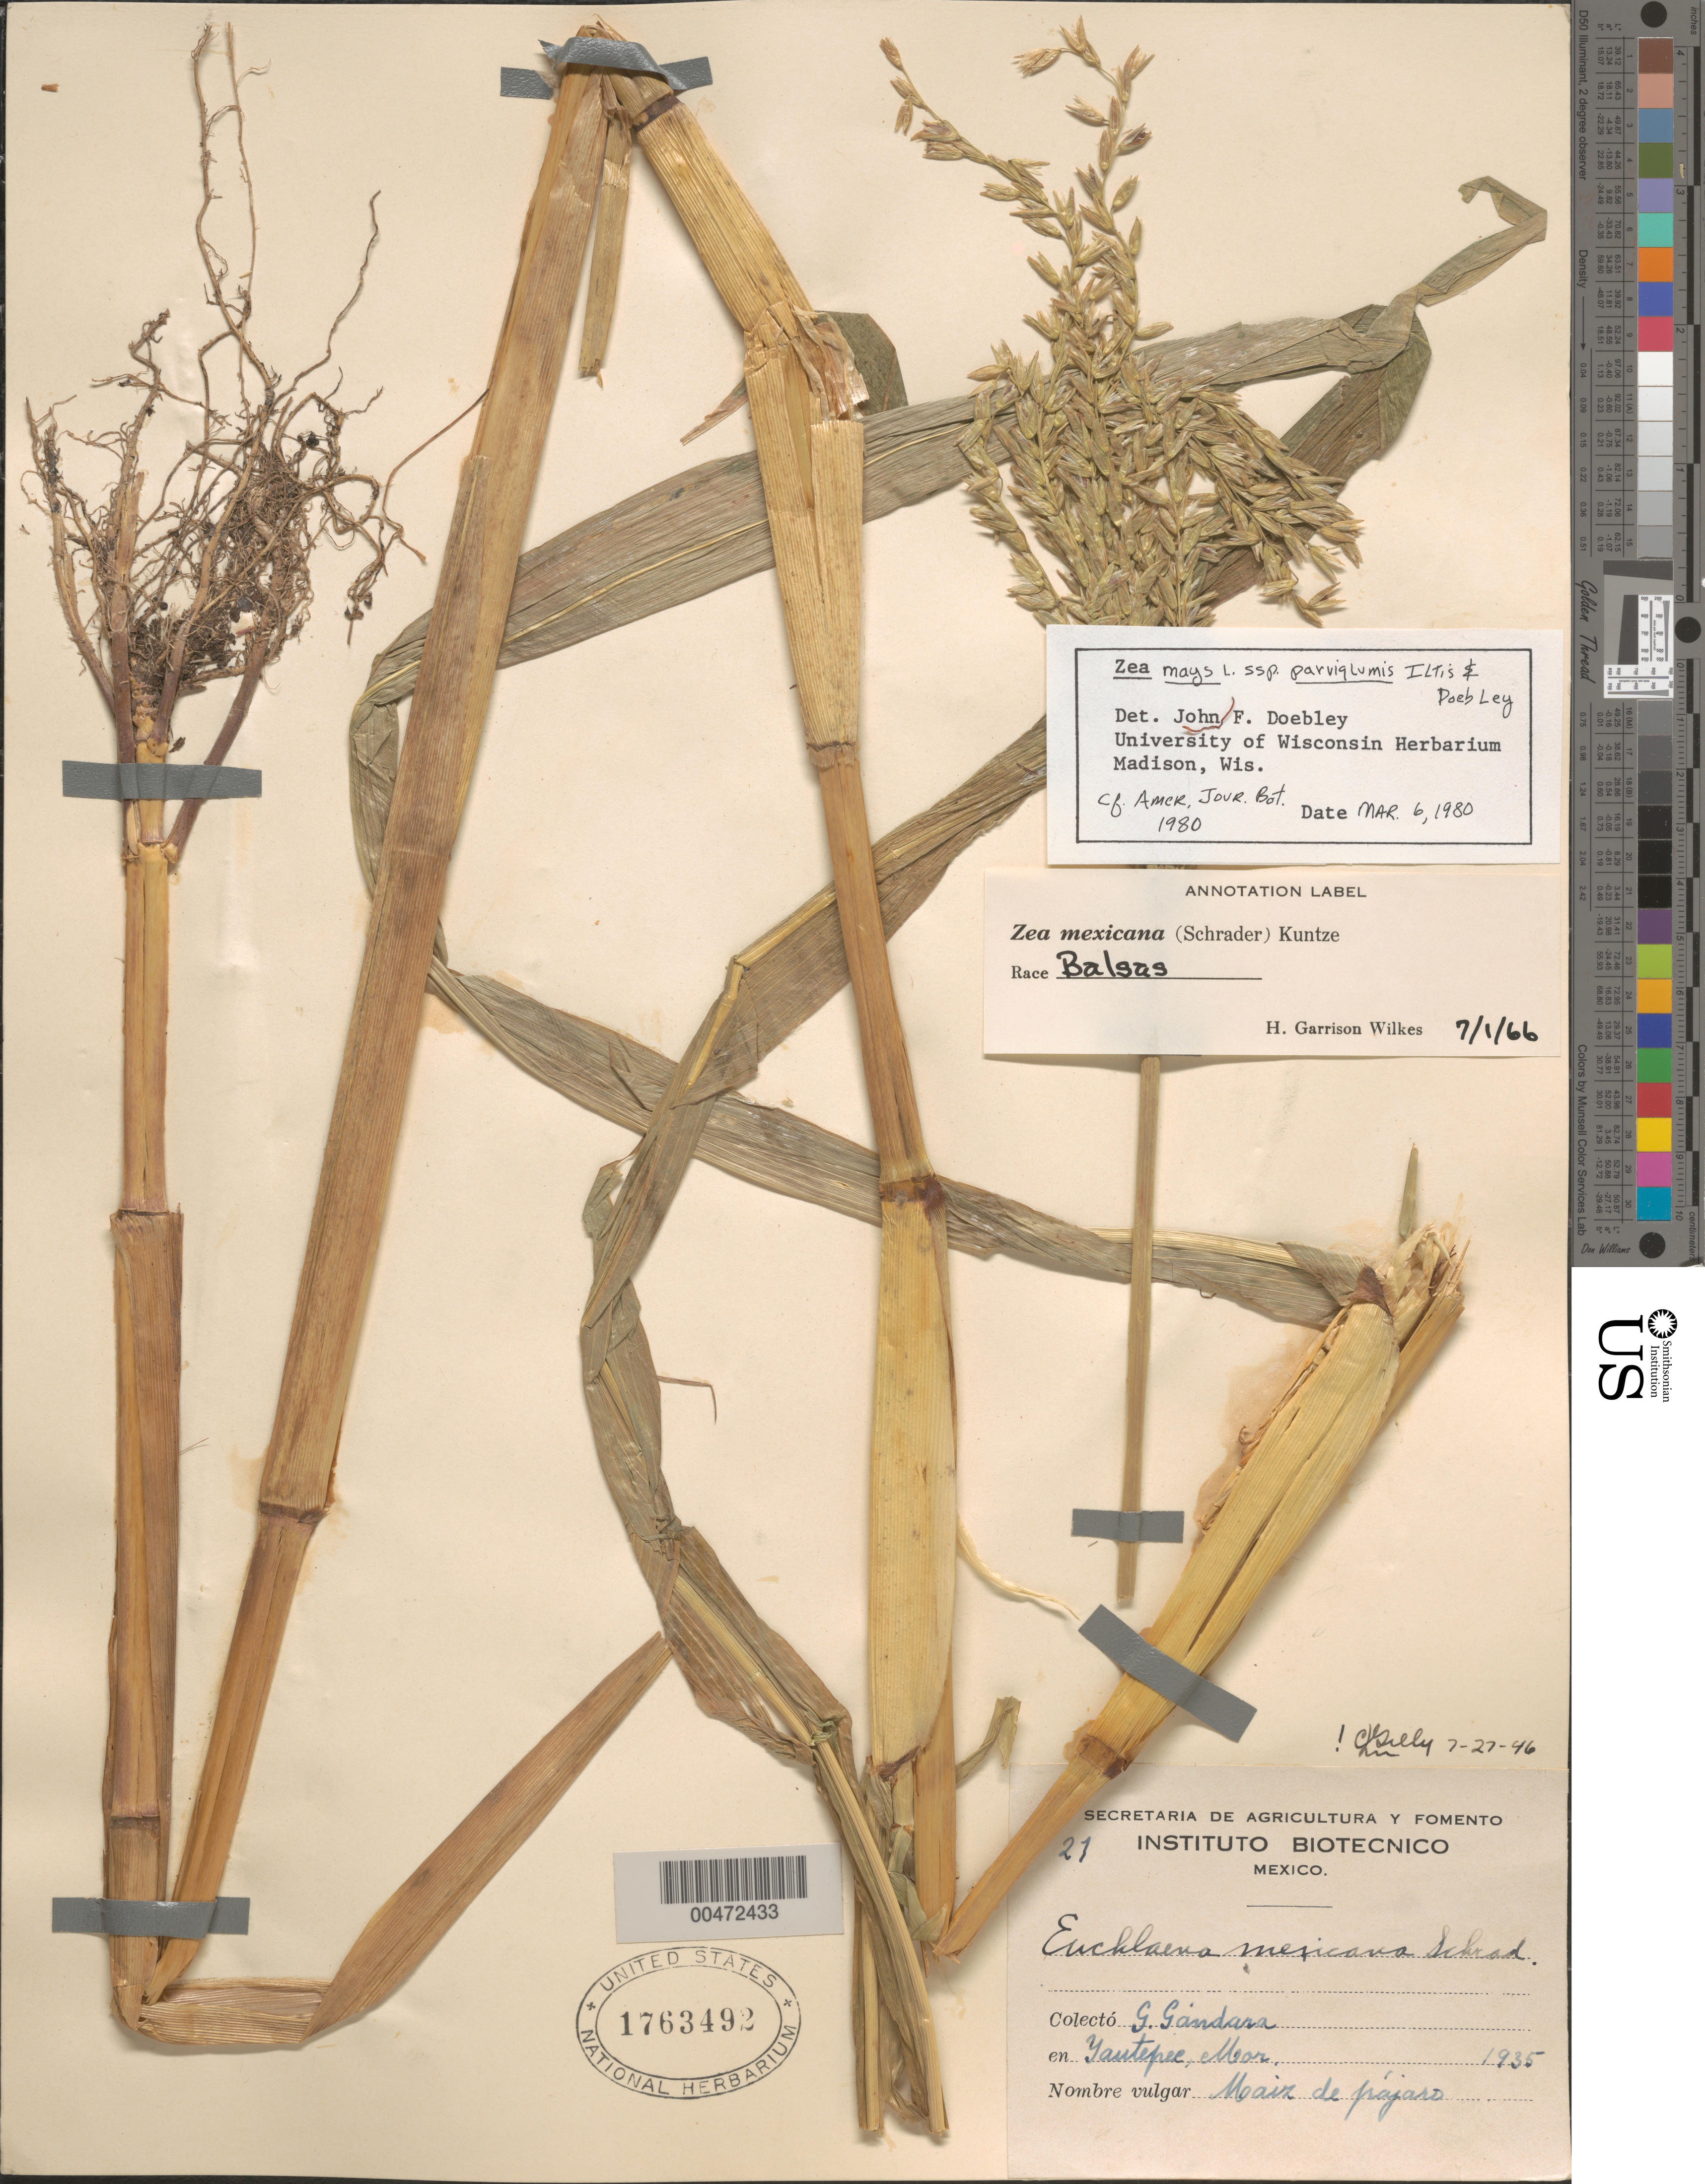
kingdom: Plantae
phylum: Tracheophyta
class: Liliopsida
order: Poales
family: Poaceae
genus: Zea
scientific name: Zea mays subsp. parviglumis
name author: Iltis & Doebley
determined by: Doebley, John F.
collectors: G. G ndara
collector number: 21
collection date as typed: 1935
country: Mexico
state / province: Morelos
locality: Yautepec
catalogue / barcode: US 1763492